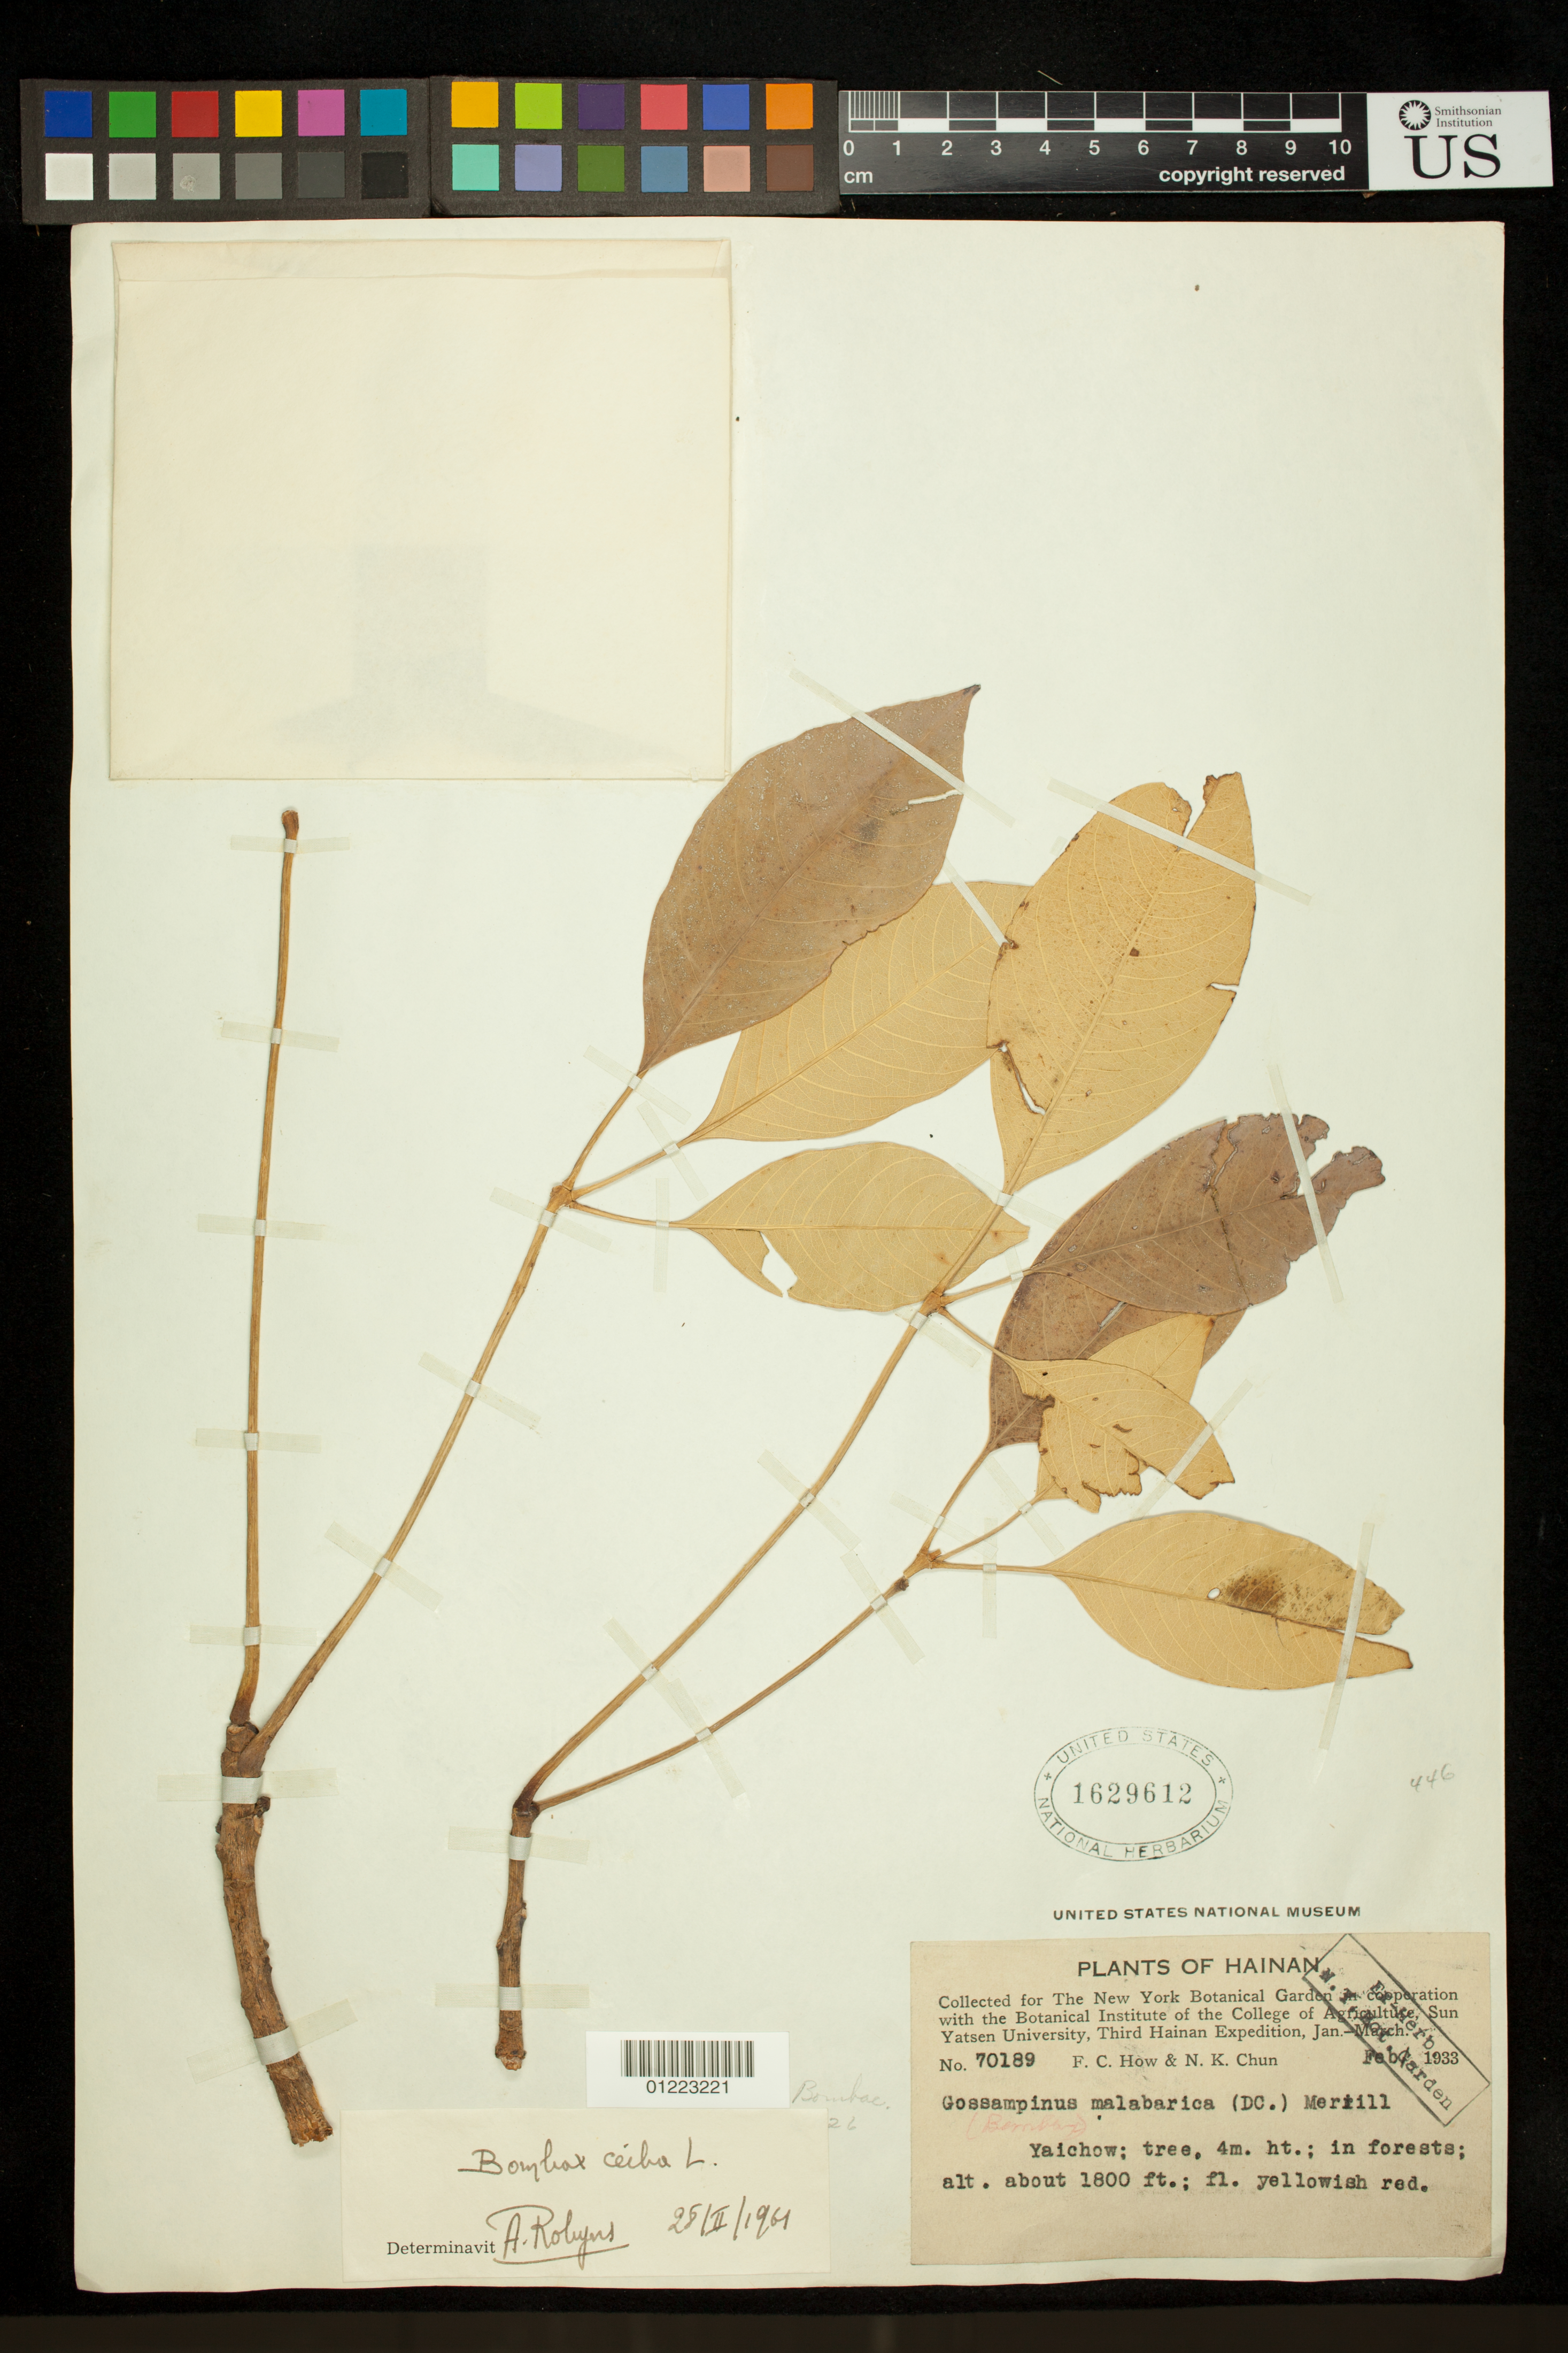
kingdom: Plantae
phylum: Tracheophyta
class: Magnoliopsida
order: Malvales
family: Malvaceae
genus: Bombax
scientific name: Bombax ceiba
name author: L.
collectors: F. C. How & N. K. Chun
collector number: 70189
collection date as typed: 1933-02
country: China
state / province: Hainan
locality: Yaichow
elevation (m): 549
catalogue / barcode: US 1629612